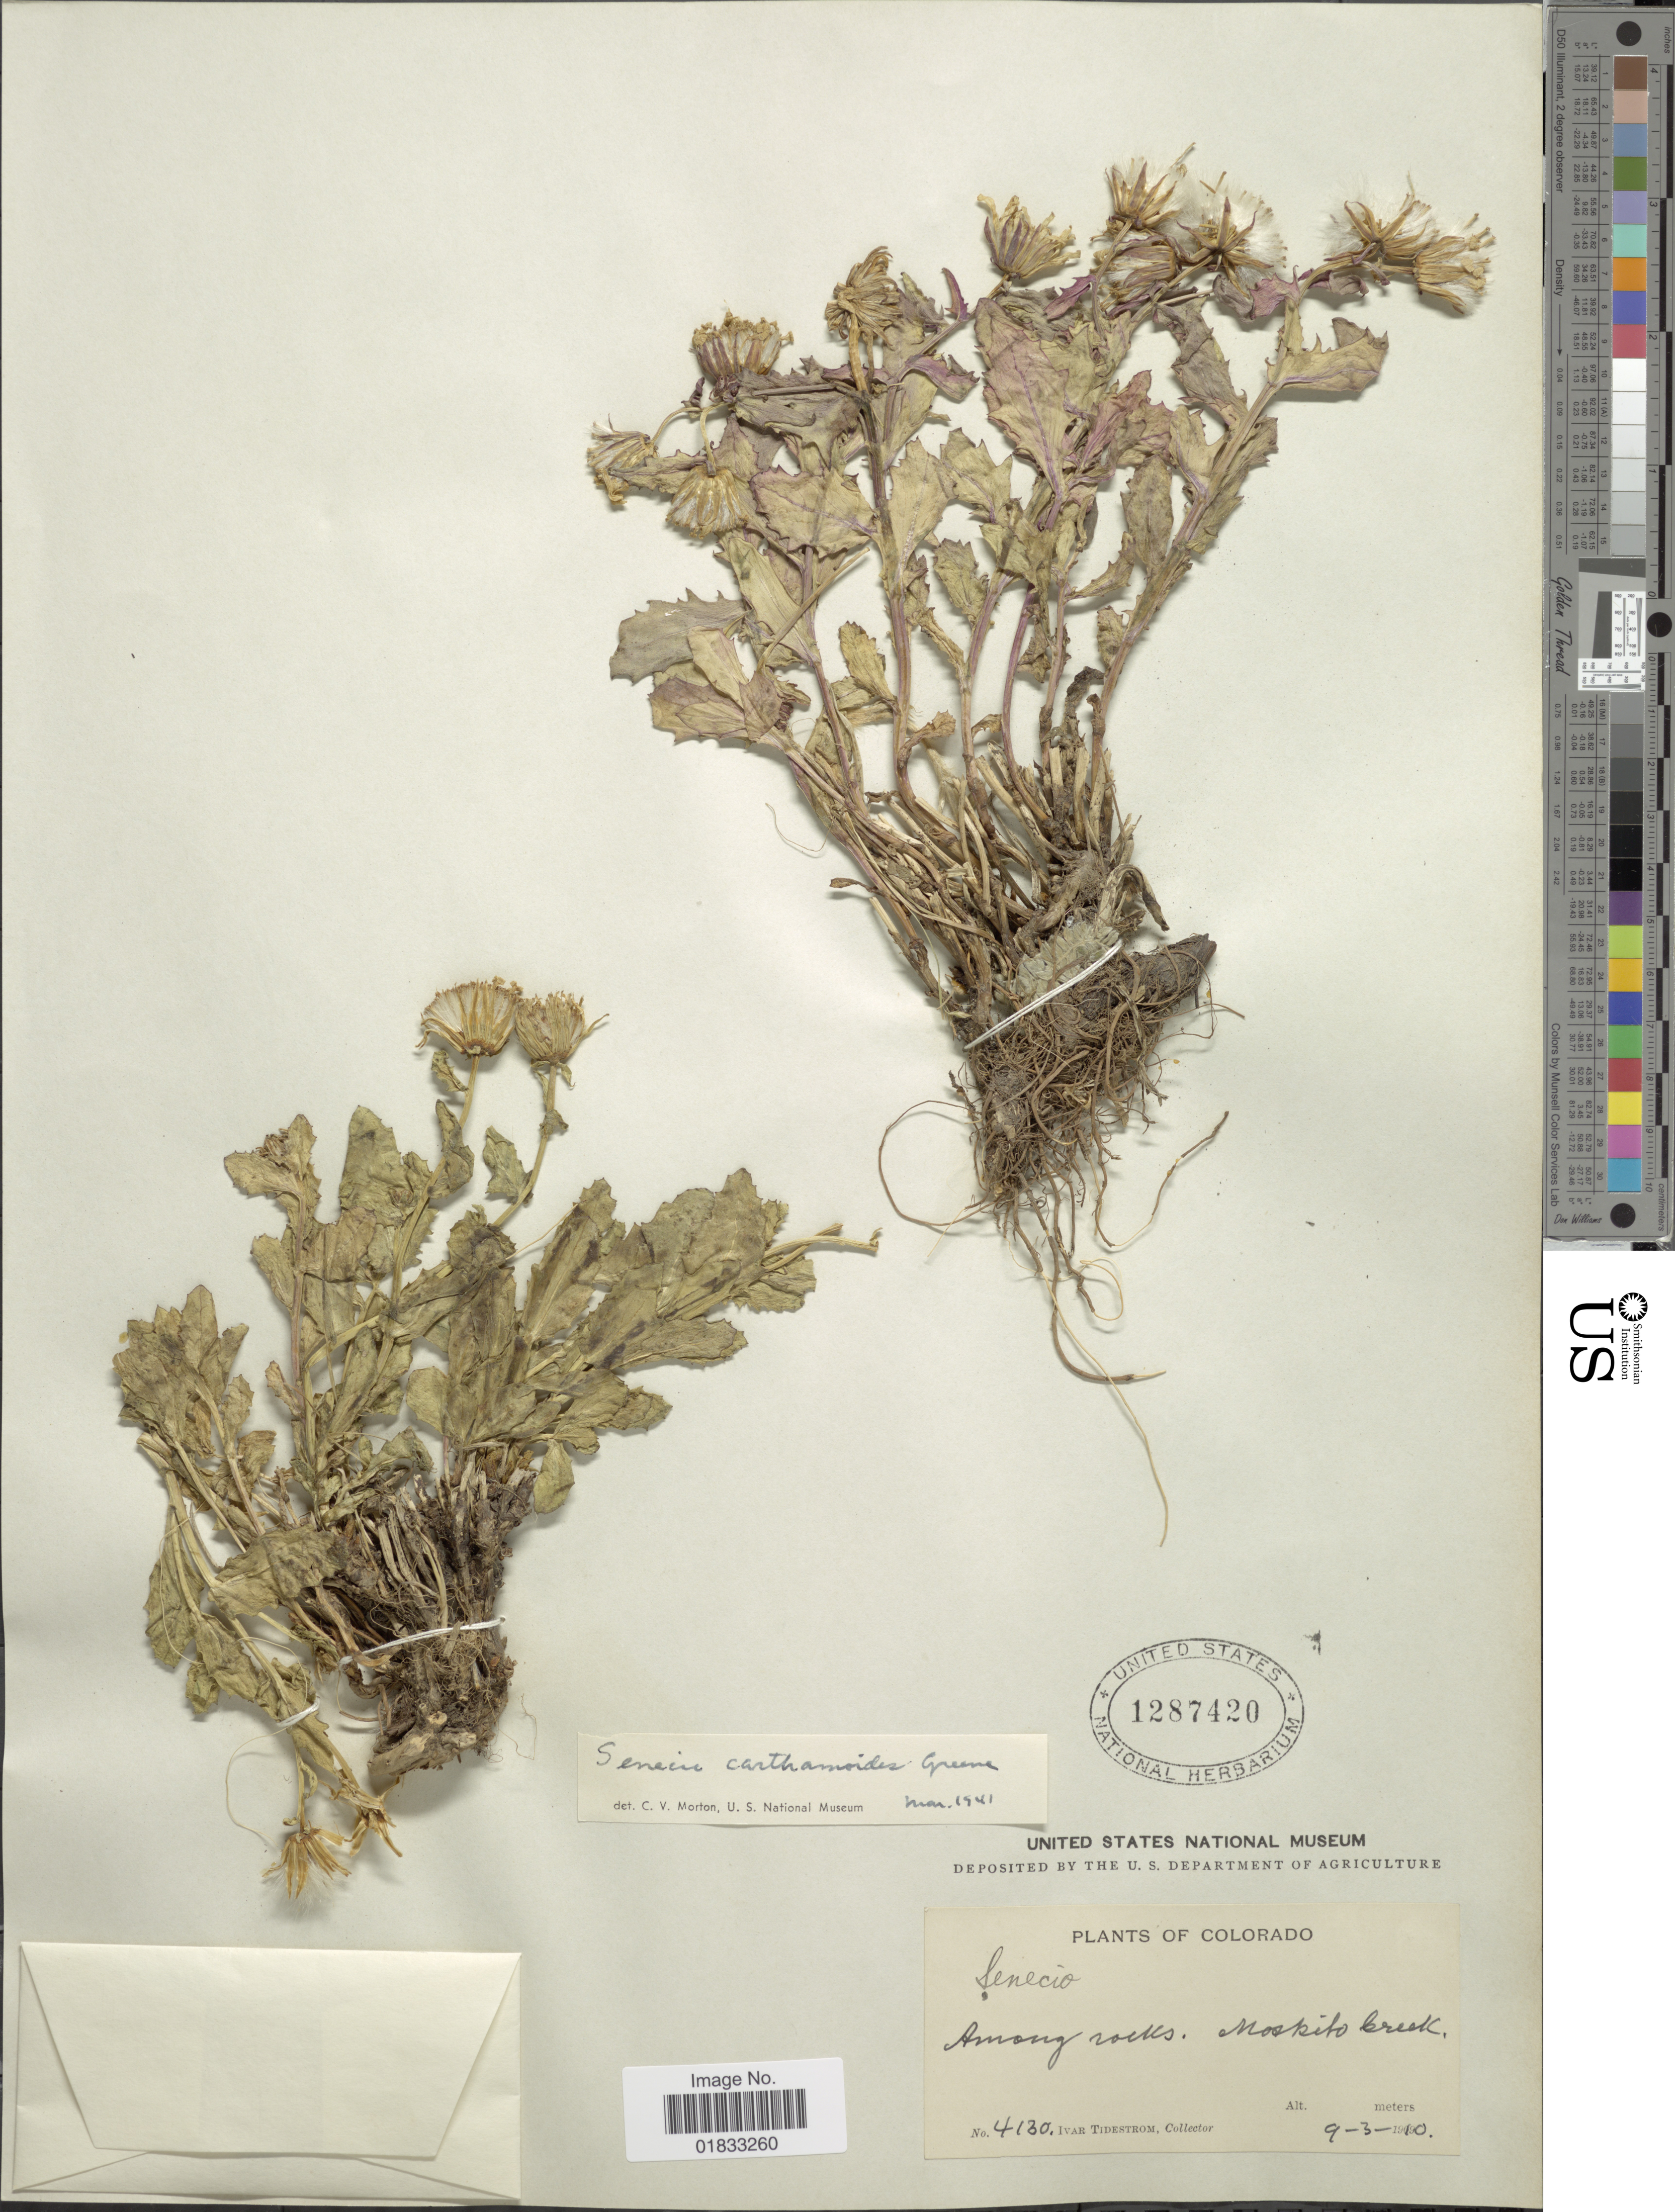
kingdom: Plantae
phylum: Tracheophyta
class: Magnoliopsida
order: Asterales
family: Asteraceae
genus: Senecio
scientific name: Senecio fremontii var. blitoides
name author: (Greene) Cronq.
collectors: I. F. Tidestrom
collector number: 4130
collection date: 1910-09-03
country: United States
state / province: Colorado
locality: Moskito Creek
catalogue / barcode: US 1287420